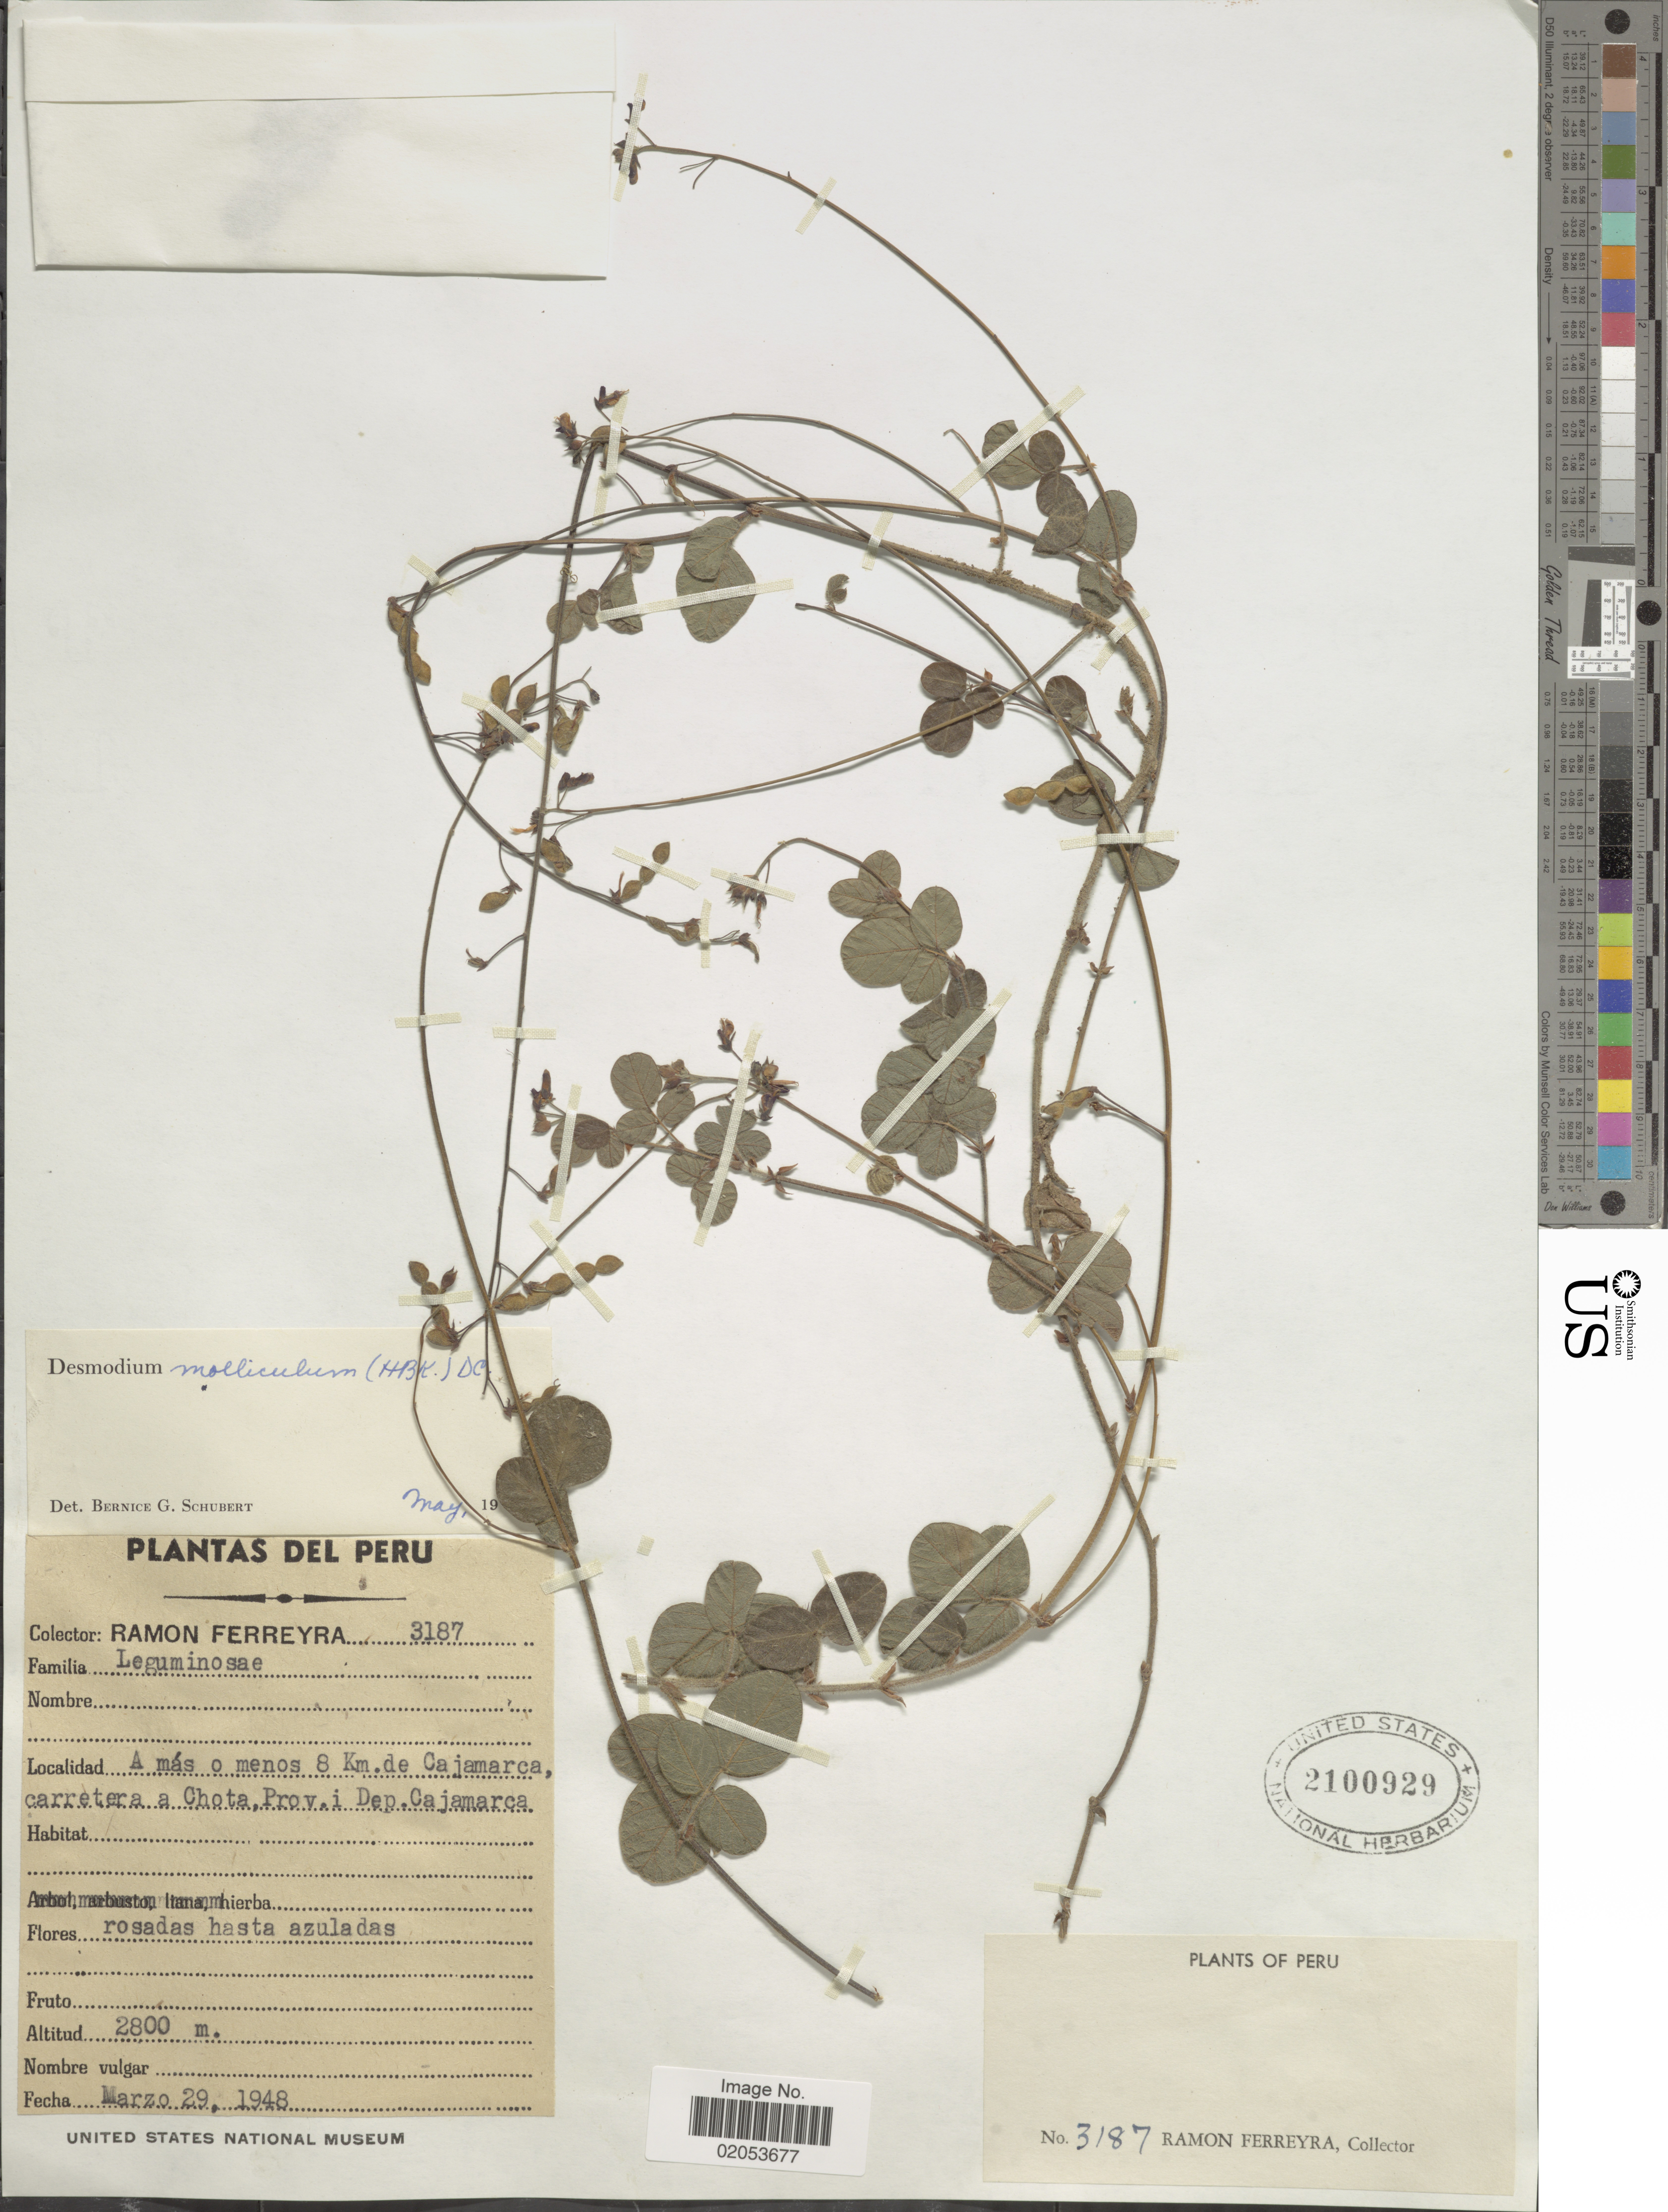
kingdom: Plantae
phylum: Tracheophyta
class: Magnoliopsida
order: Fabales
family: Fabaceae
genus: Desmodium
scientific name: Desmodium molliculum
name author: (Kunth) DC.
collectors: R. A. Ferreyra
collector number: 3187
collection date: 1948-03-29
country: Peru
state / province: Cajamarca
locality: A mas o menos 8 km. de Cajamarca, carretera a Chota, Prov. i. Dep. Cajamarca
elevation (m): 2800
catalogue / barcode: US 2100929